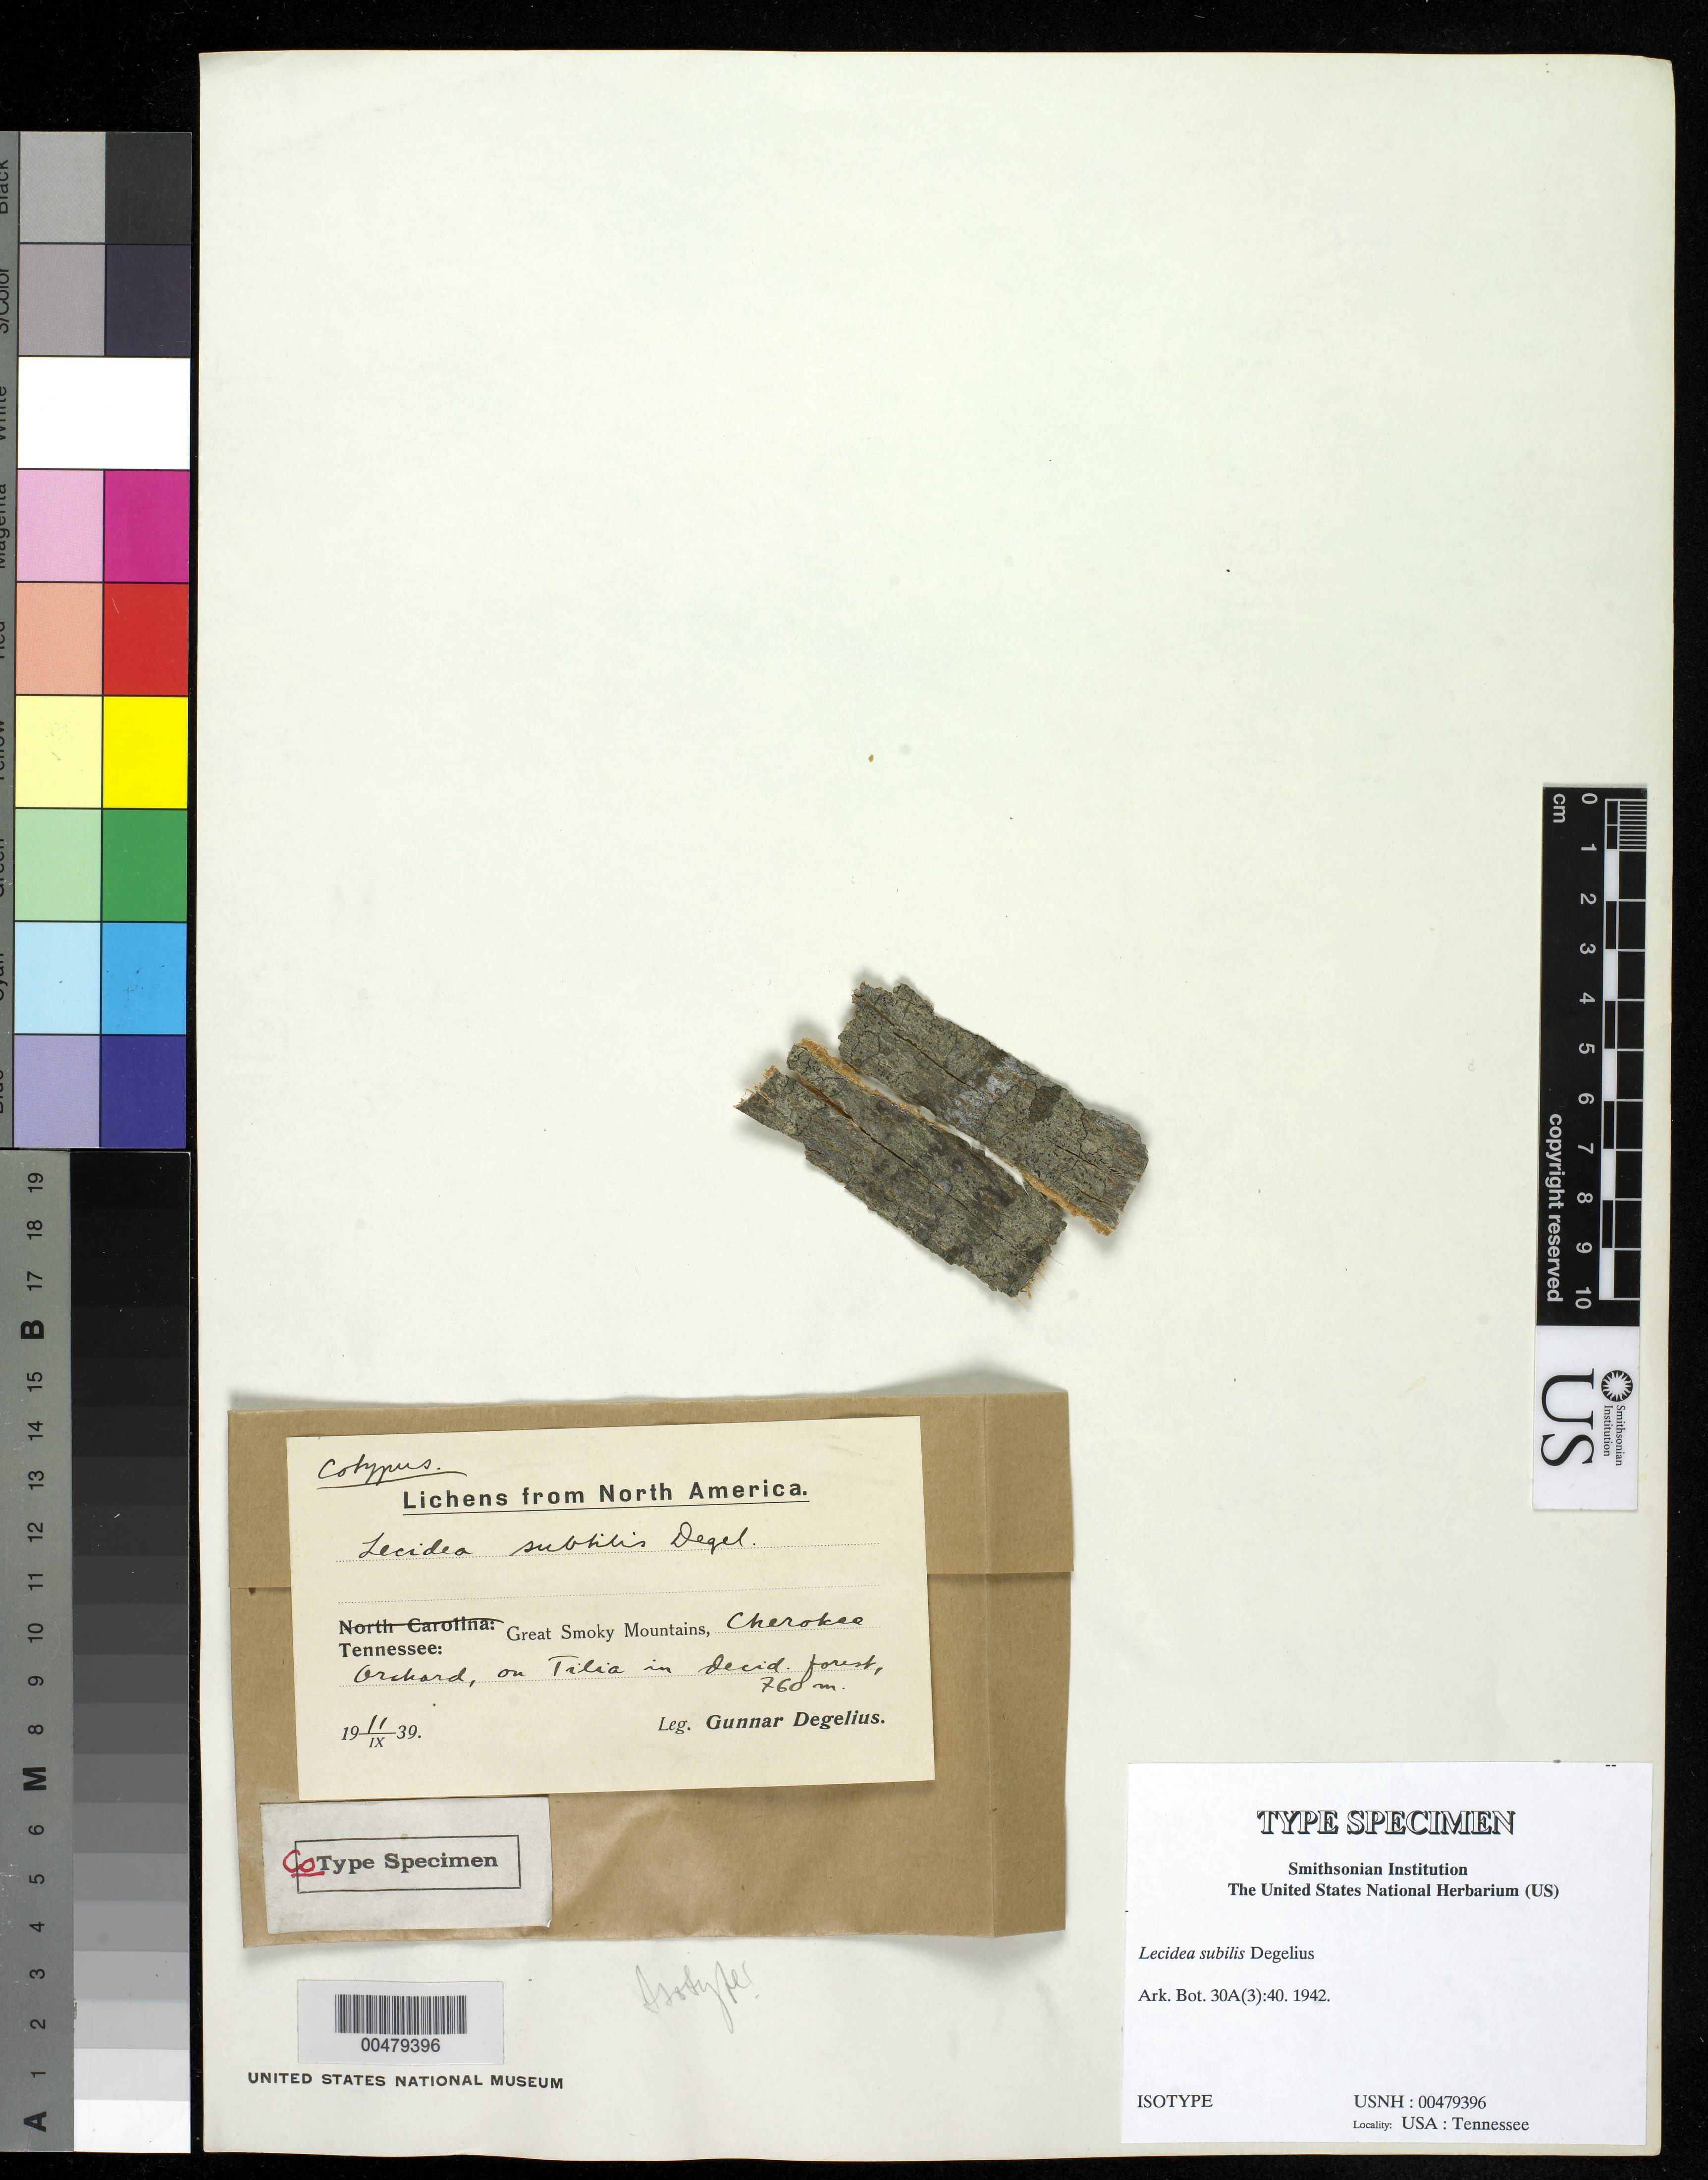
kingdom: Fungi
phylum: Ascomycota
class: Lecanoromycetes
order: Lecideales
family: Lecideaceae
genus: Lecidea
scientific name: Lecidea subtilis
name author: Degel.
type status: Isotype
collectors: G. B. F. Degelius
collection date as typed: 11 Sep 1939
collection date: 1939-09-11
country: United States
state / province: Tennessee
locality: Great Smoky Mountains, Cherokee Orchard.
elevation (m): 760